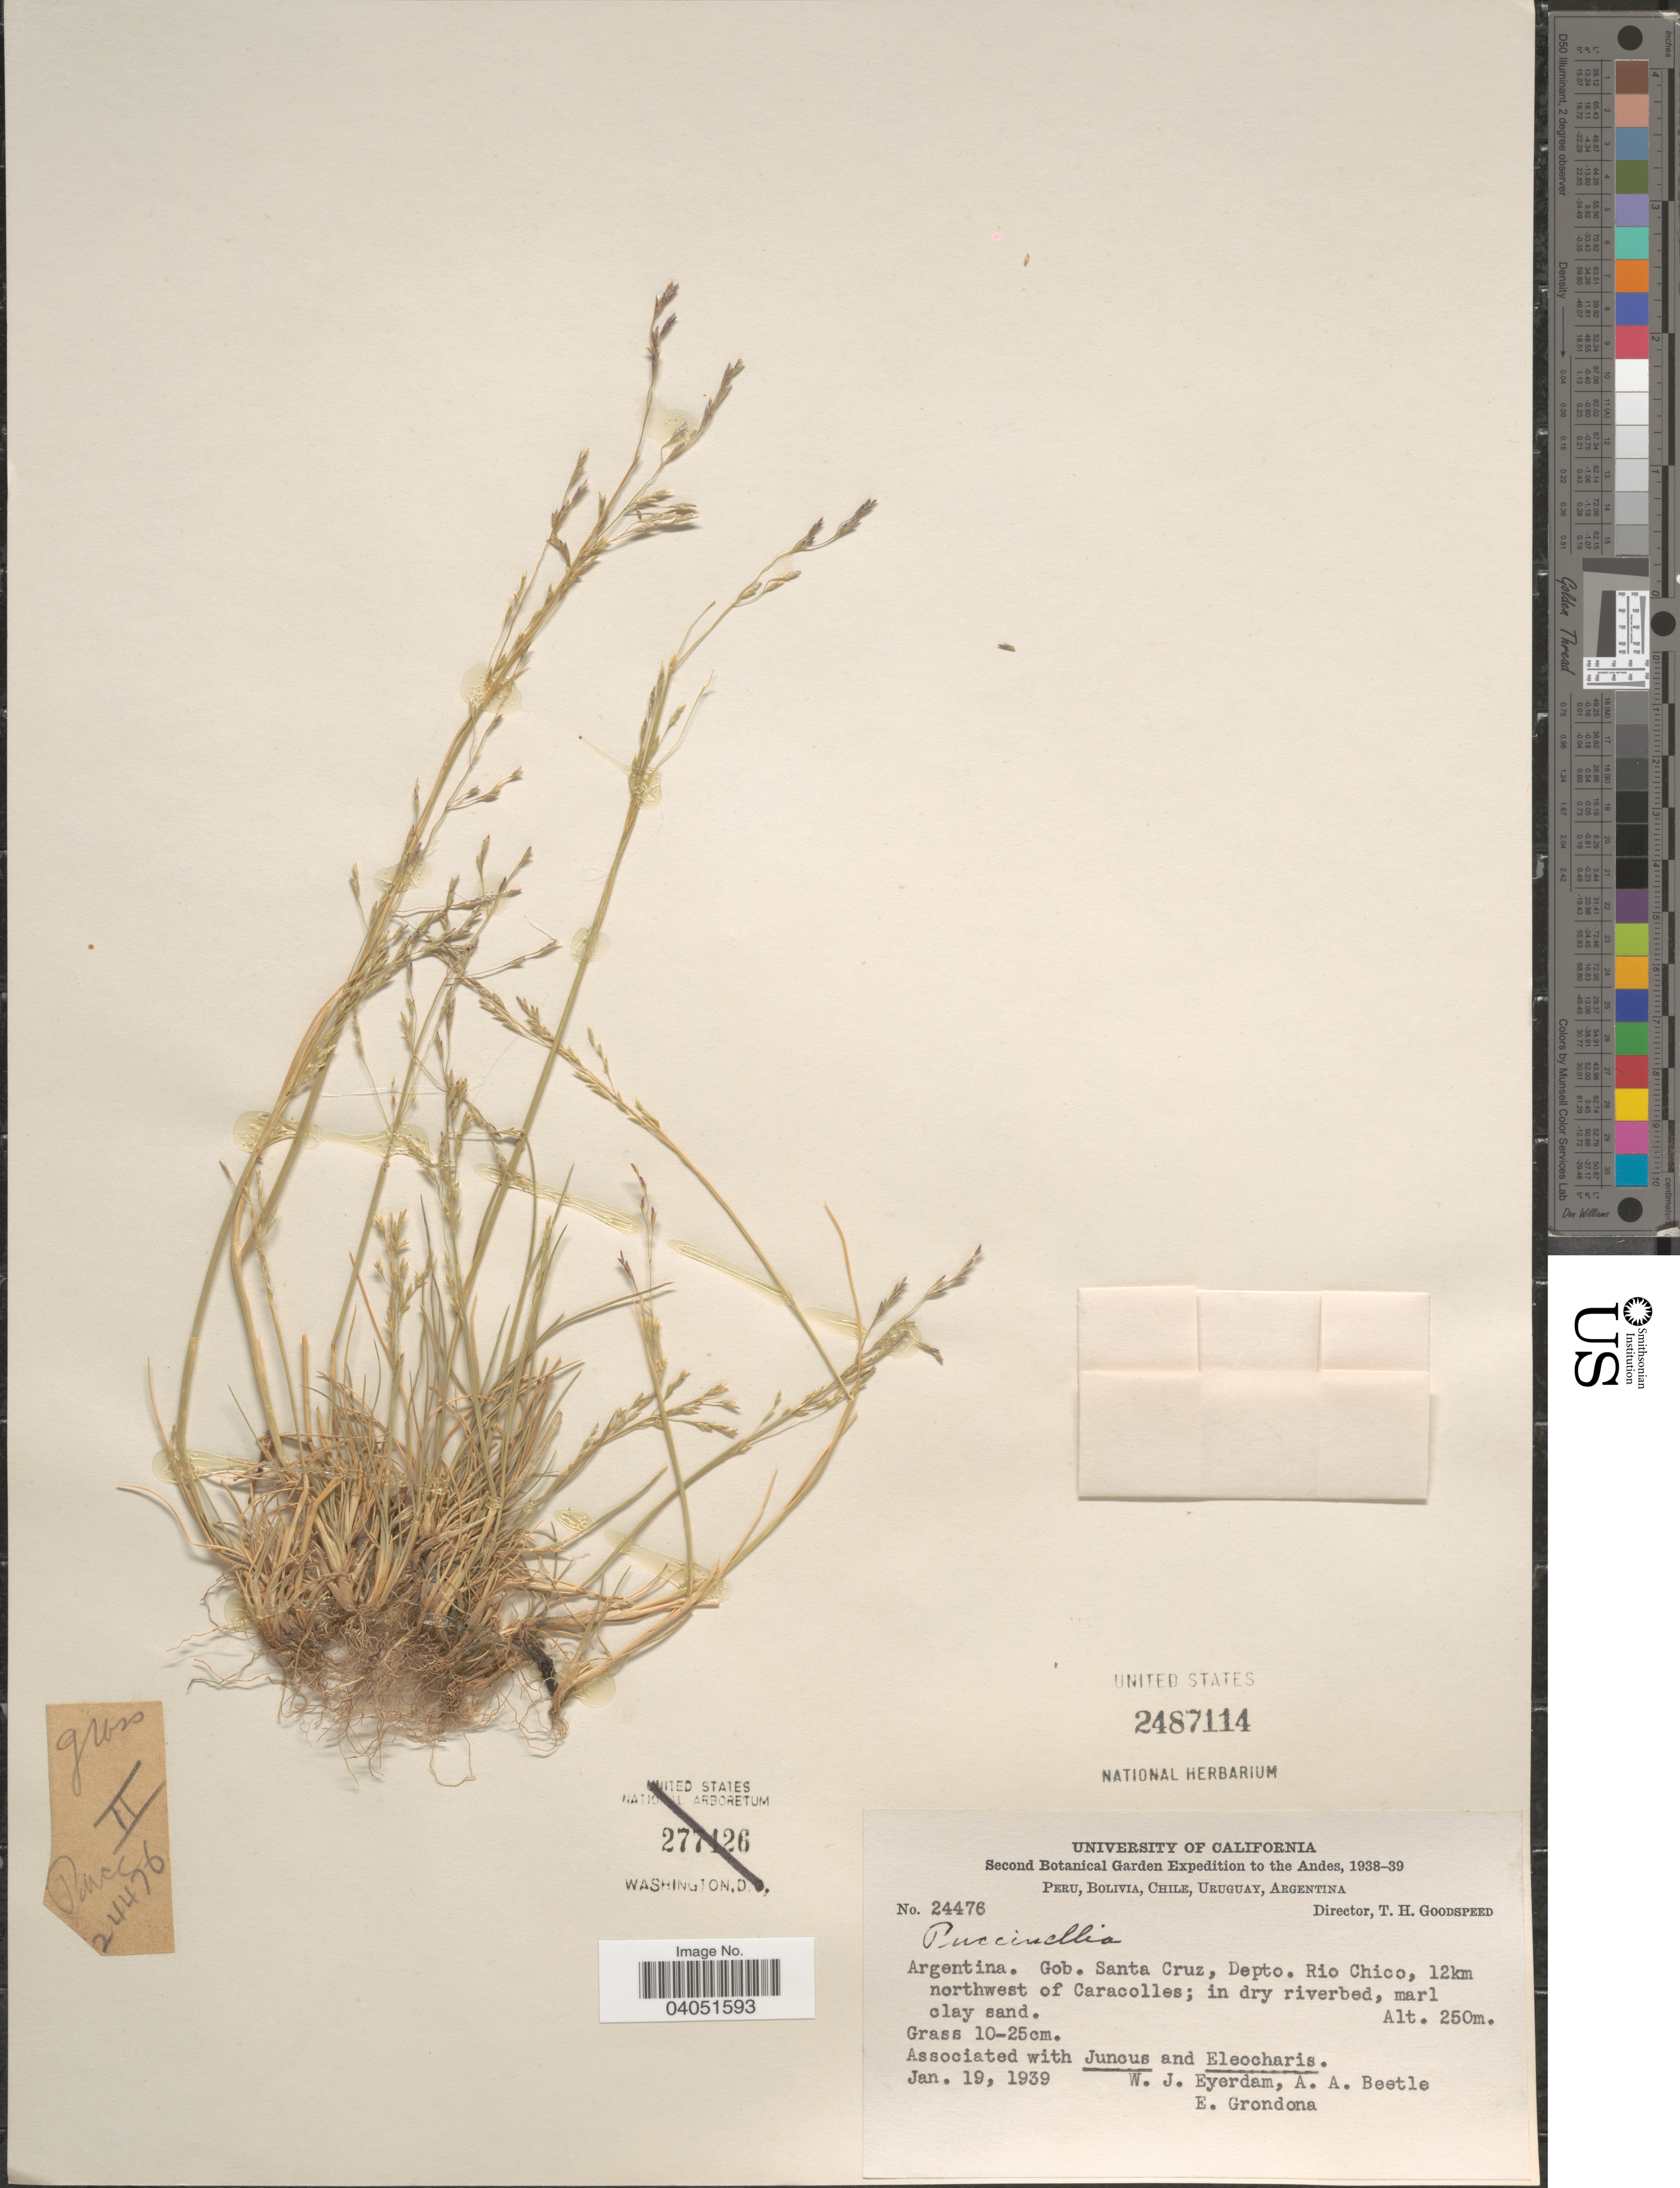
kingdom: Plantae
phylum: Tracheophyta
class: Liliopsida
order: Poales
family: Poaceae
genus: Puccinellia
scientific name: Puccinellia sp.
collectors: W. J. Eyerdam, A. A. Beetle & E. Grondona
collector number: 24476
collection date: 1939-01-19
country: Argentina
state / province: Santa Cruz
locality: The Andes. Gob. Santa Cruz, Depto. Rio Chico, 12km northwest of Caracolles.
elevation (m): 250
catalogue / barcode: US 2487114